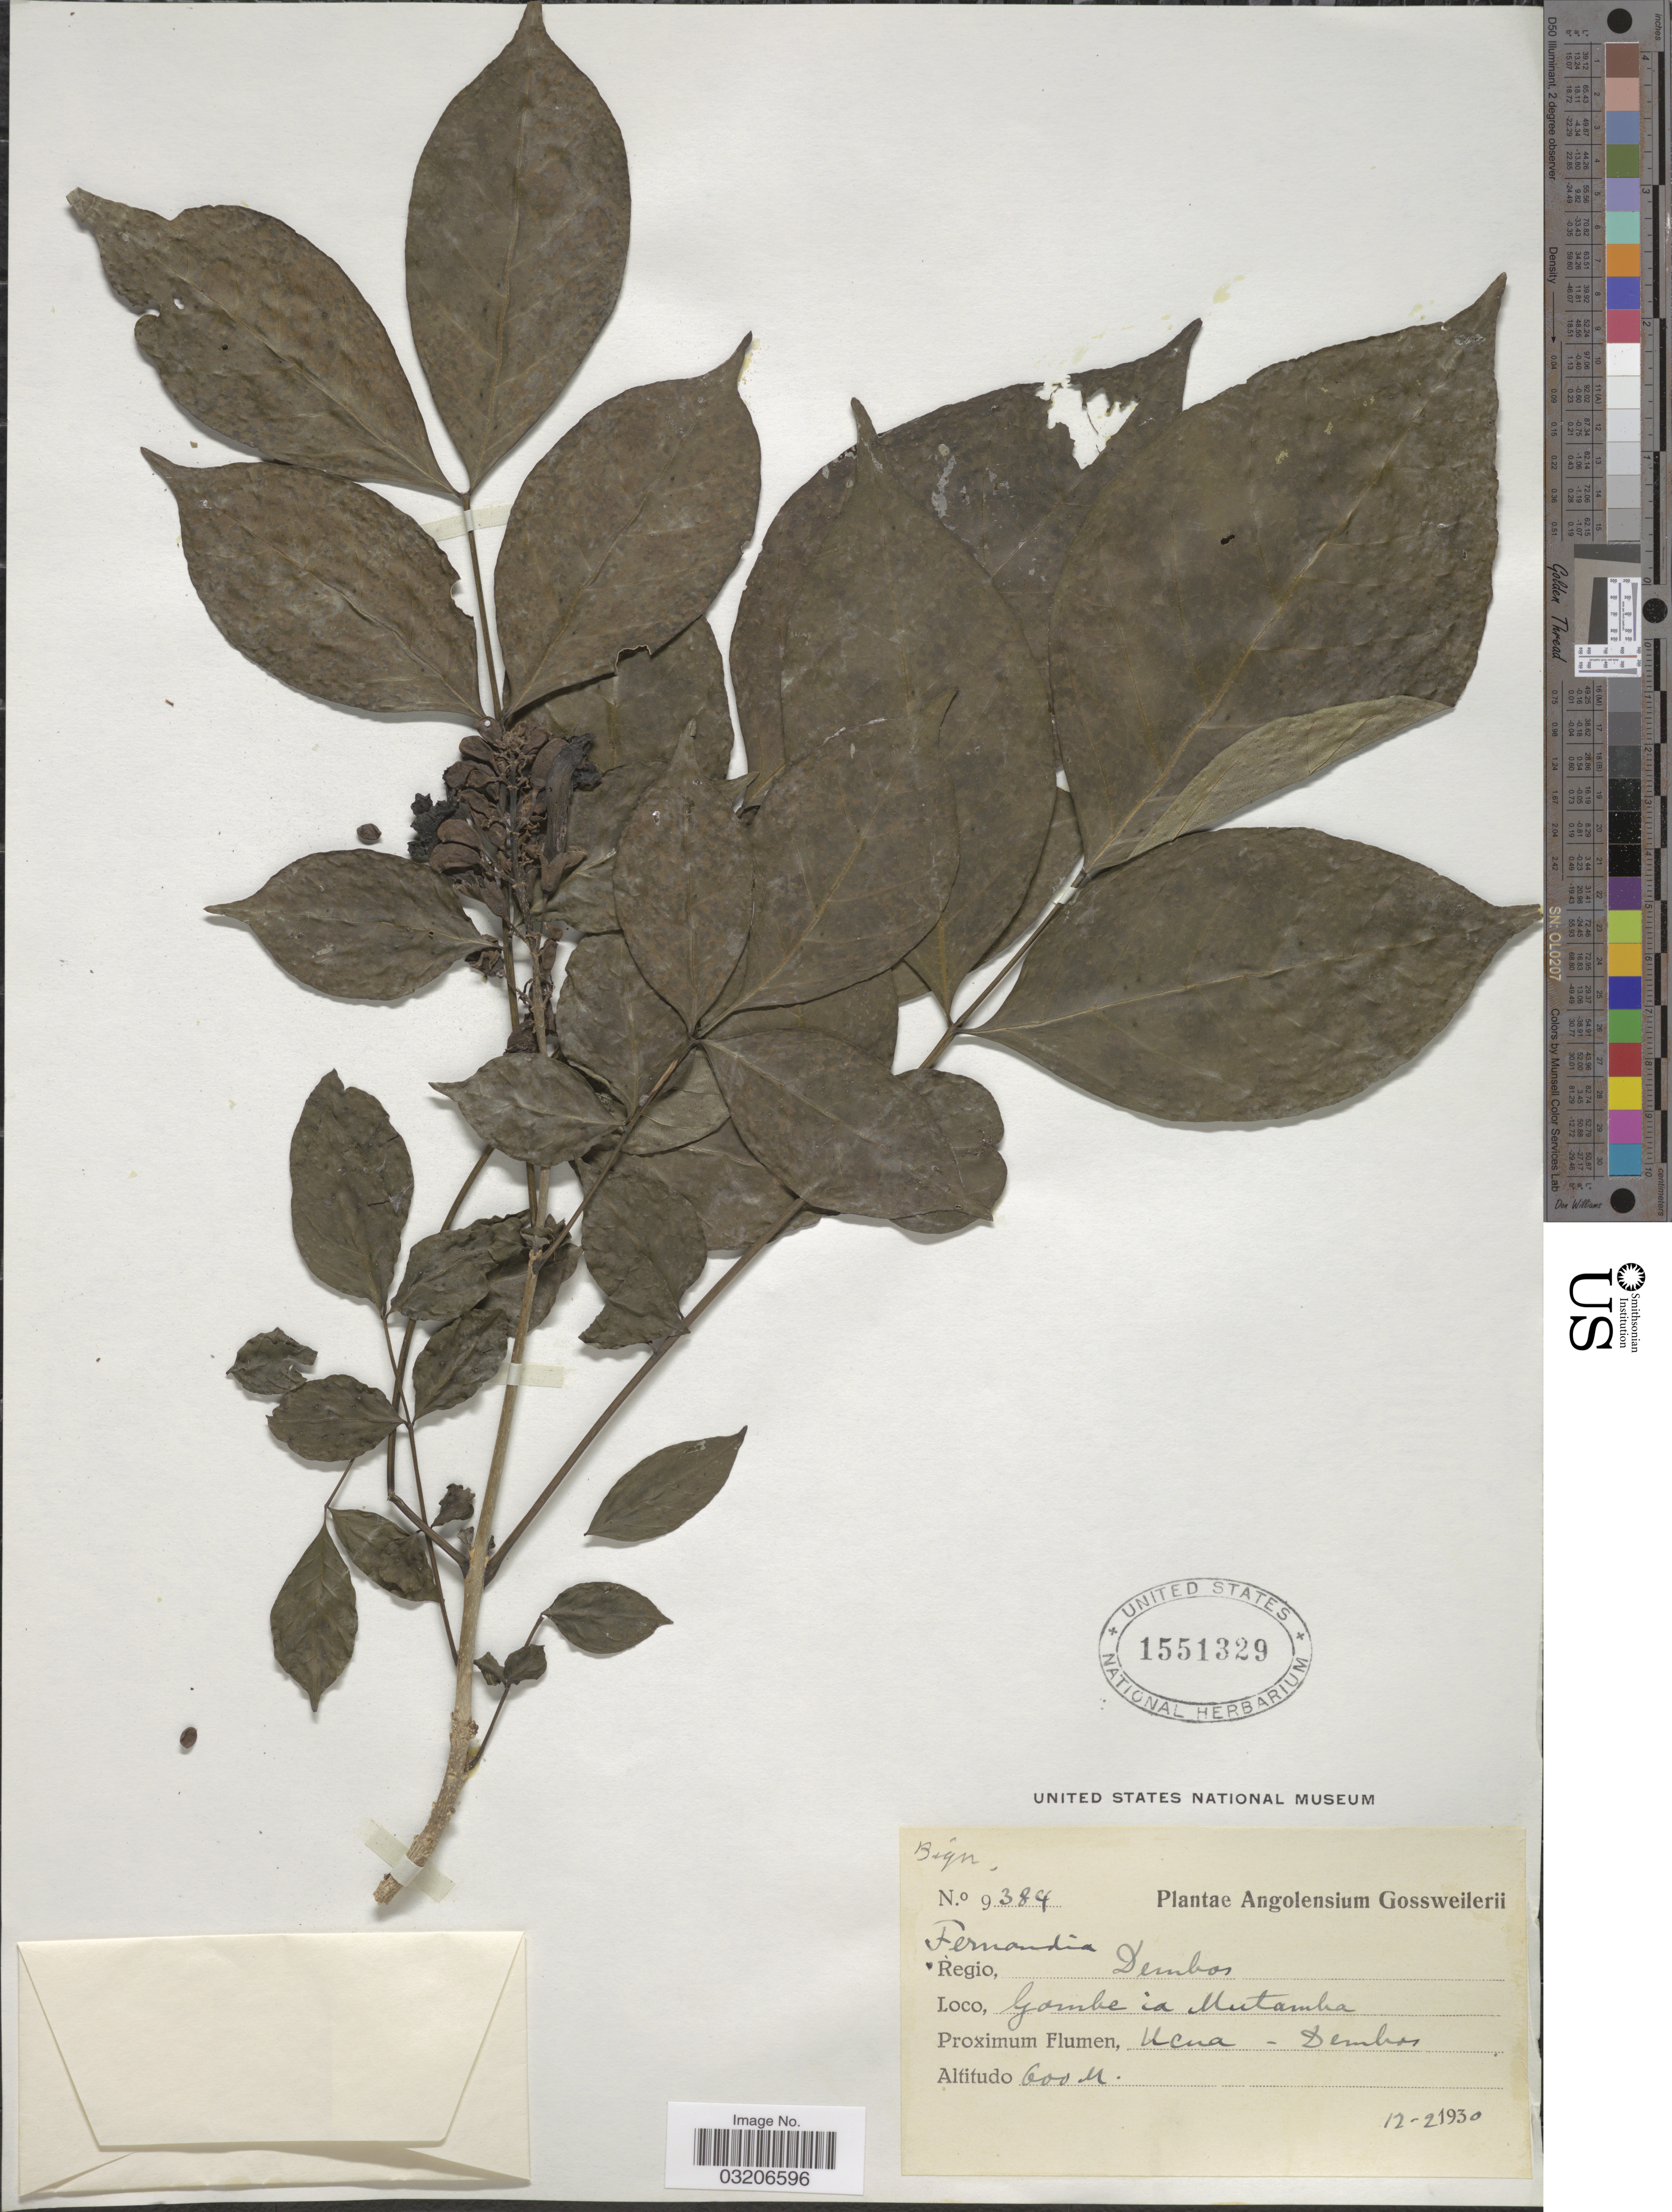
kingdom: Plantae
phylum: Tracheophyta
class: Magnoliopsida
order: Lamiales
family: Bignoniaceae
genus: Fernandoa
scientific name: Fernandoa sp.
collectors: -. Gossweiler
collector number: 9384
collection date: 1930-02-12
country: Angola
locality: Regio, Dembos. Gambe ia Mutamba. Proximum Flumen, Ucua - Dembos.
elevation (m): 600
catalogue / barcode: US 1551329